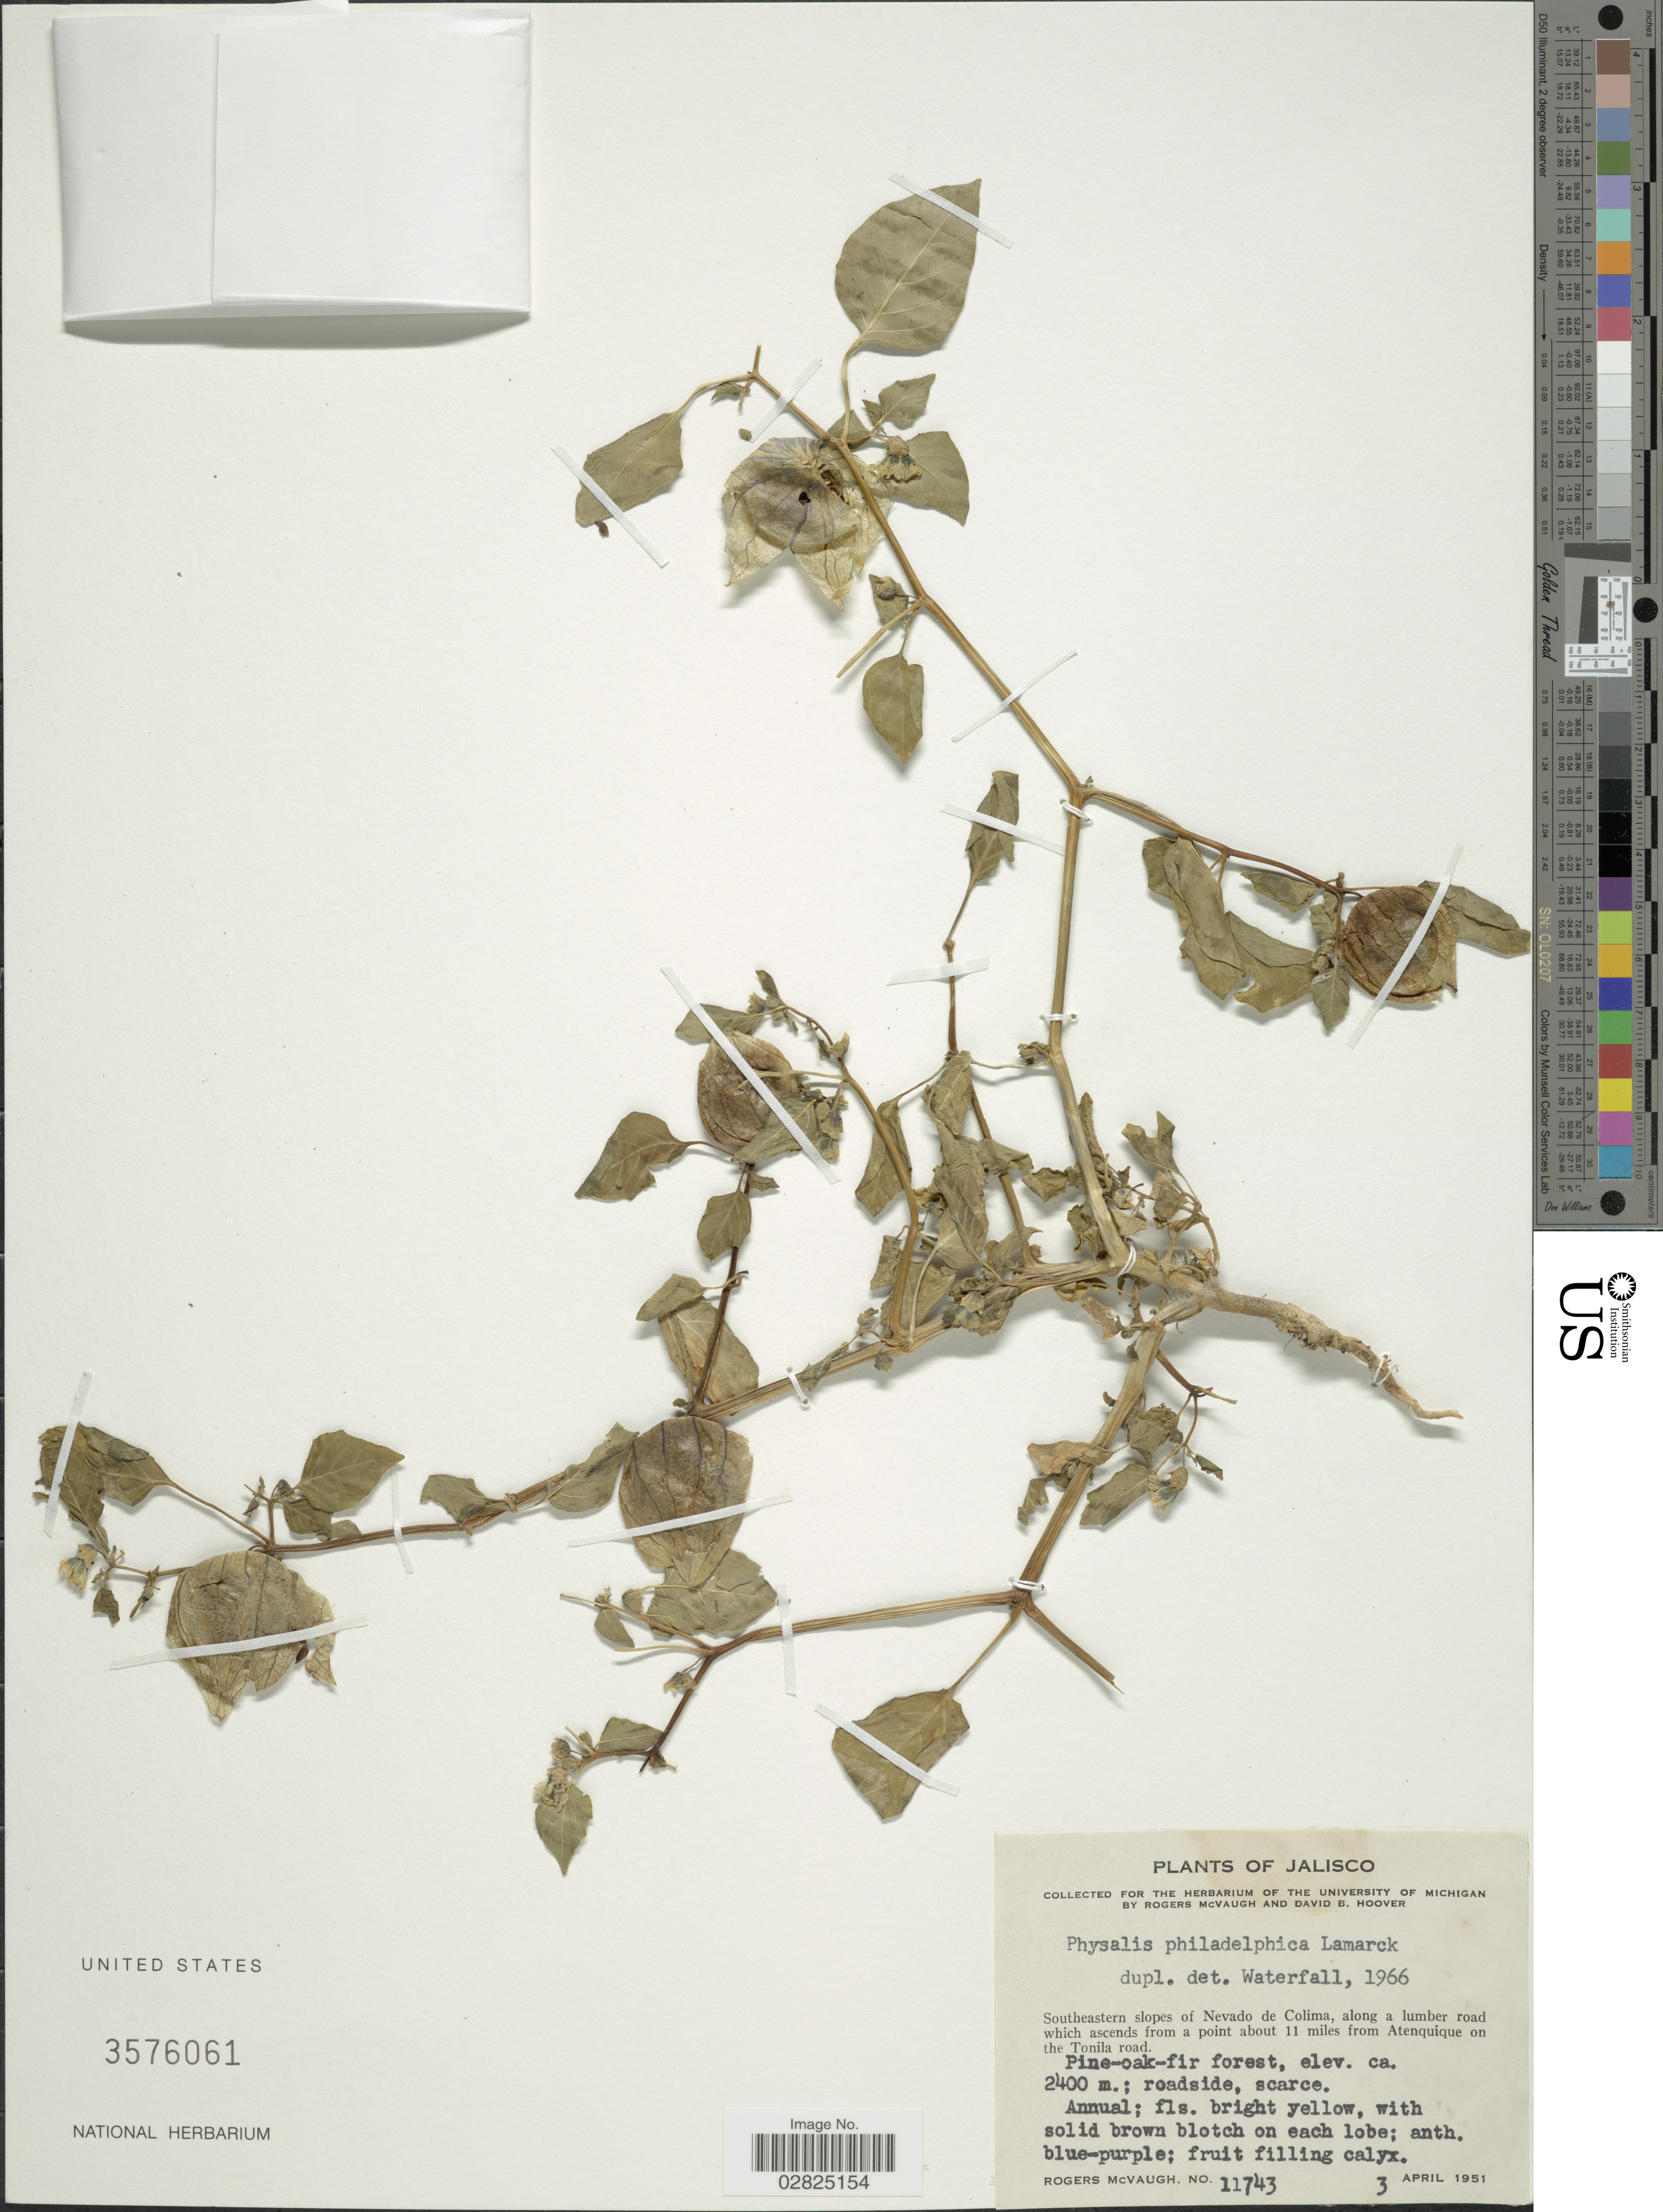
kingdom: Plantae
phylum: Tracheophyta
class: Magnoliopsida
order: Solanales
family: Solanaceae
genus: Physalis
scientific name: Physalis philadelphica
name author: Lam.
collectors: R. McVaugh & D. B. Hoover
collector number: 11743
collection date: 1951-04-03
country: Mexico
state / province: Jalisco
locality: Southeastern slopes of Nevado de Colima, along a lumber road which ascends from a point about 11 miles from Atenquique on the Tonila road.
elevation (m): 2400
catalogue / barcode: US 3576061